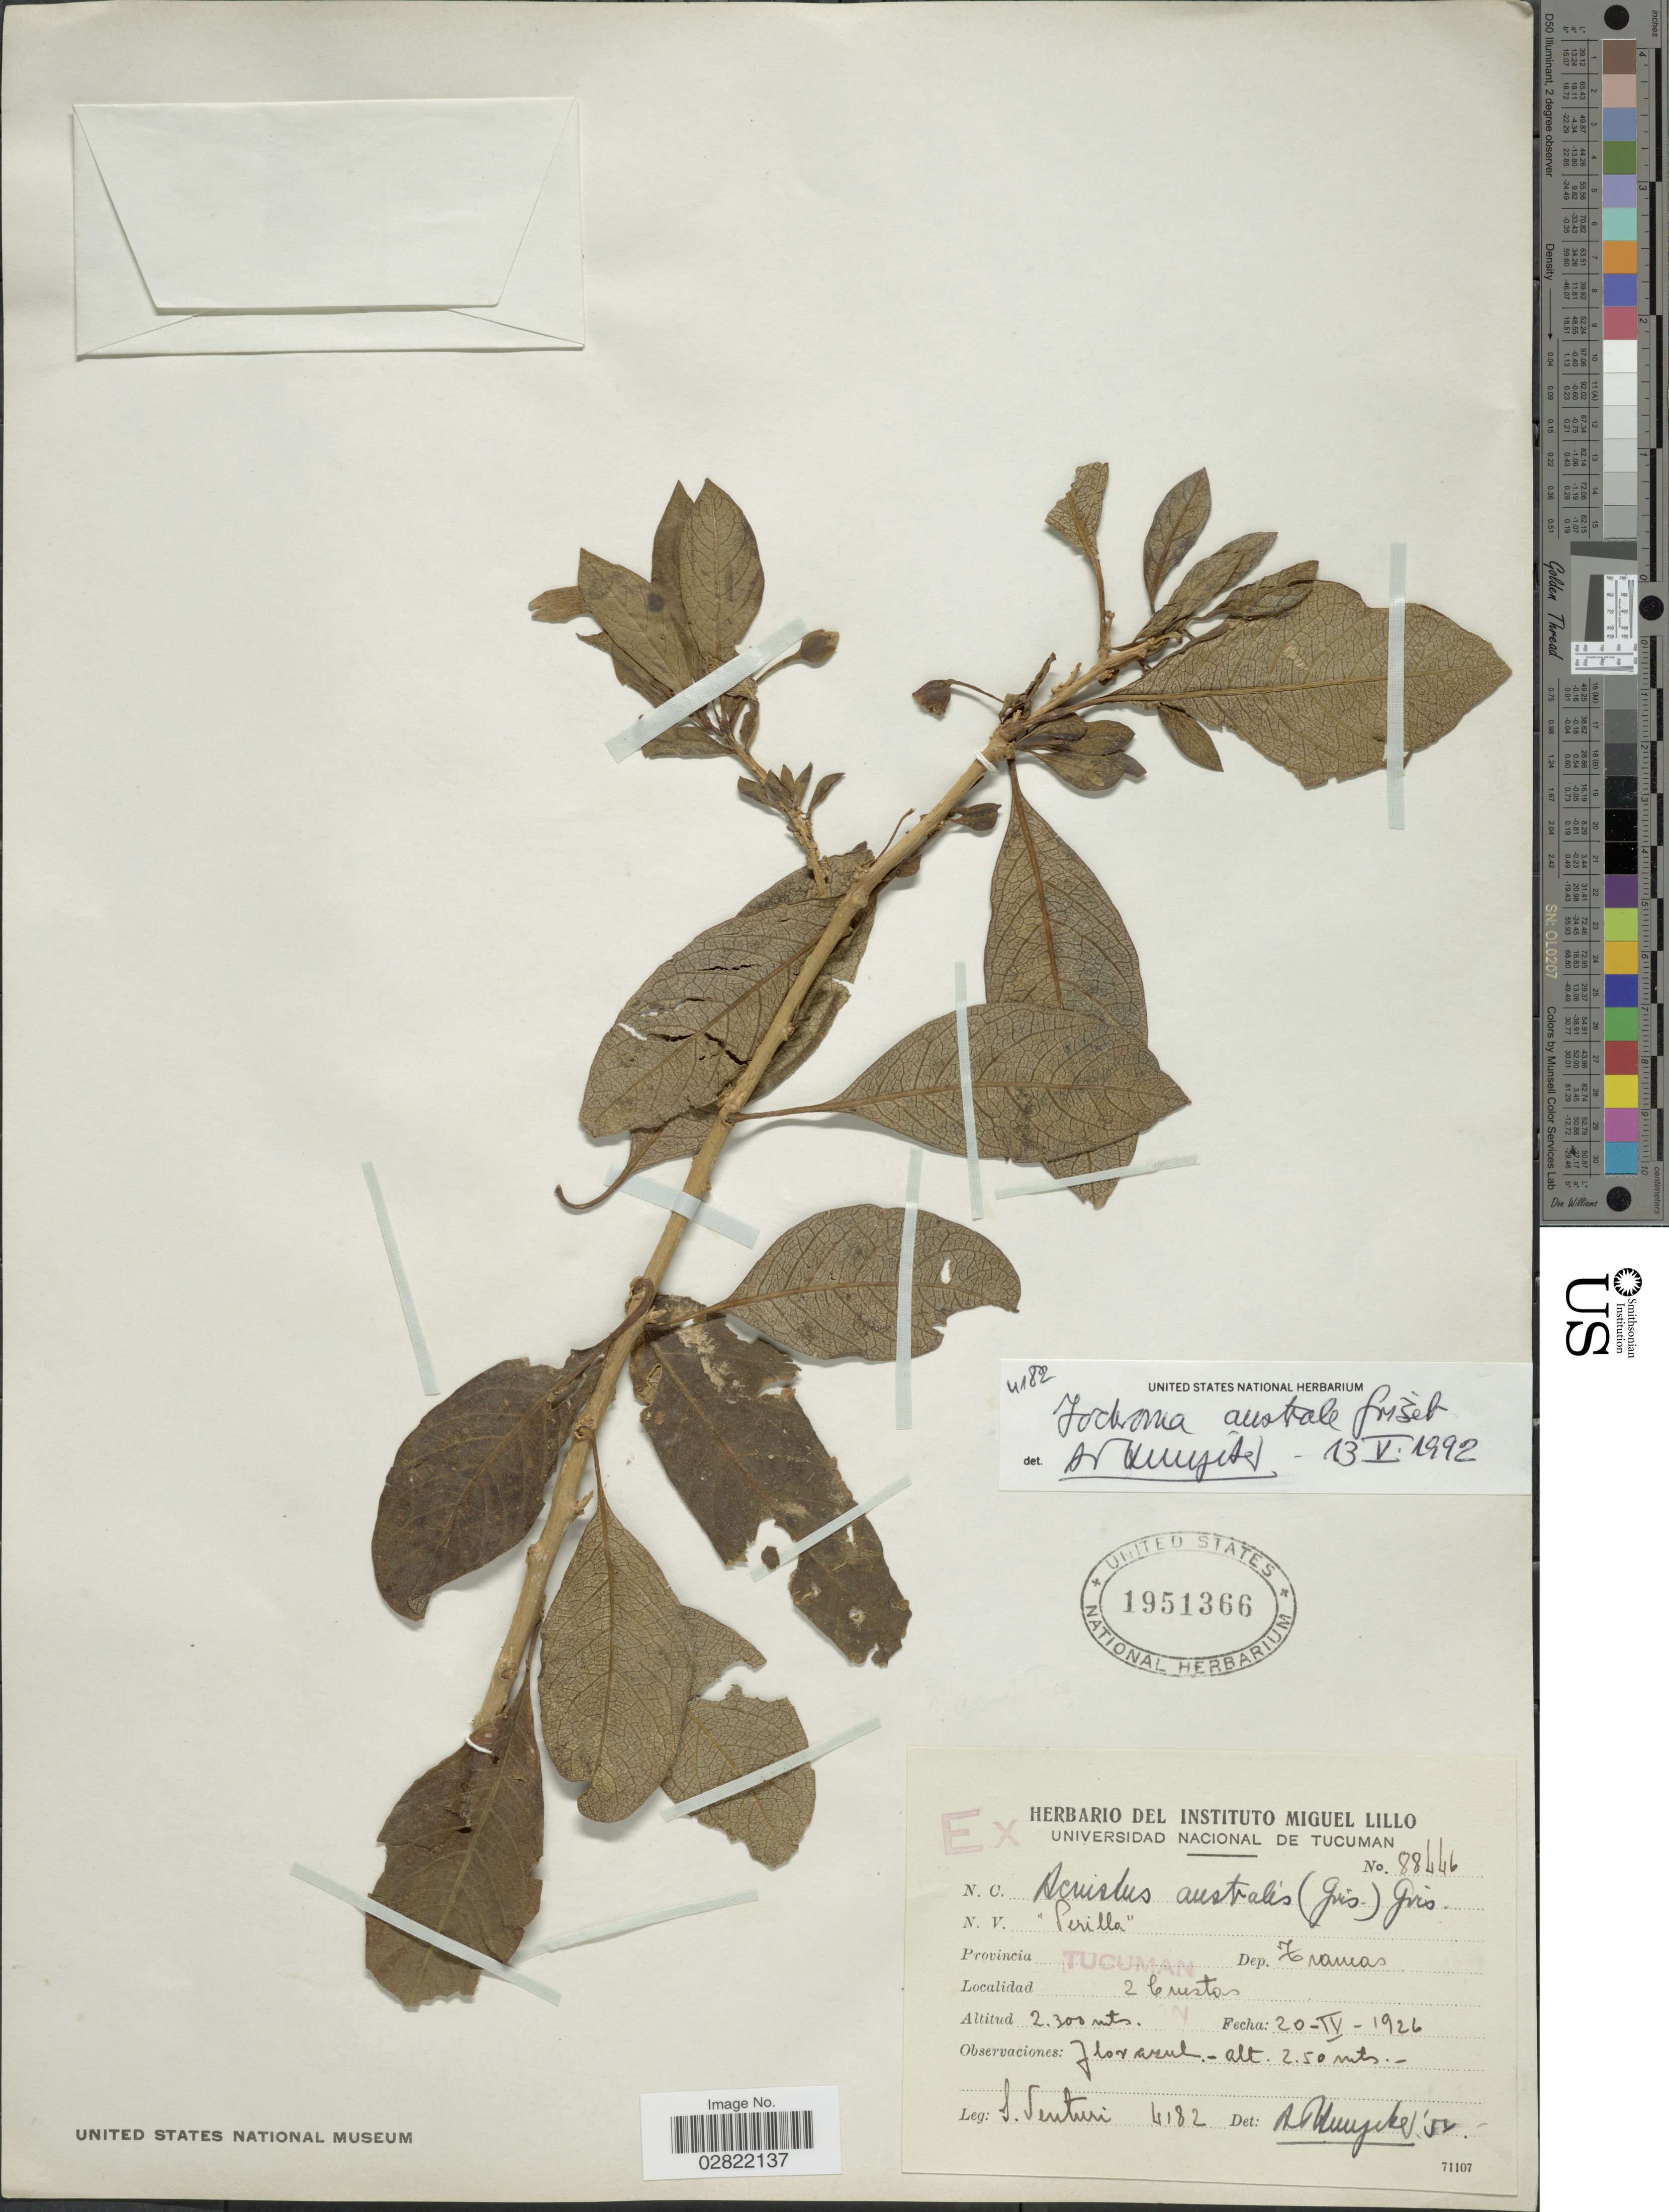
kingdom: Plantae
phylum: Tracheophyta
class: Magnoliopsida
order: Solanales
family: Solanaceae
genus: Iochroma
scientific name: Iochroma australe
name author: Griseb.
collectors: S. Venturi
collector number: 4182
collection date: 1926-04-20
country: Argentina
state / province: Tucuman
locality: Provincia Tucuman, Dep. Trancas, 2 Cuestas.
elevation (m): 2300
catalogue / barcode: US 1951366